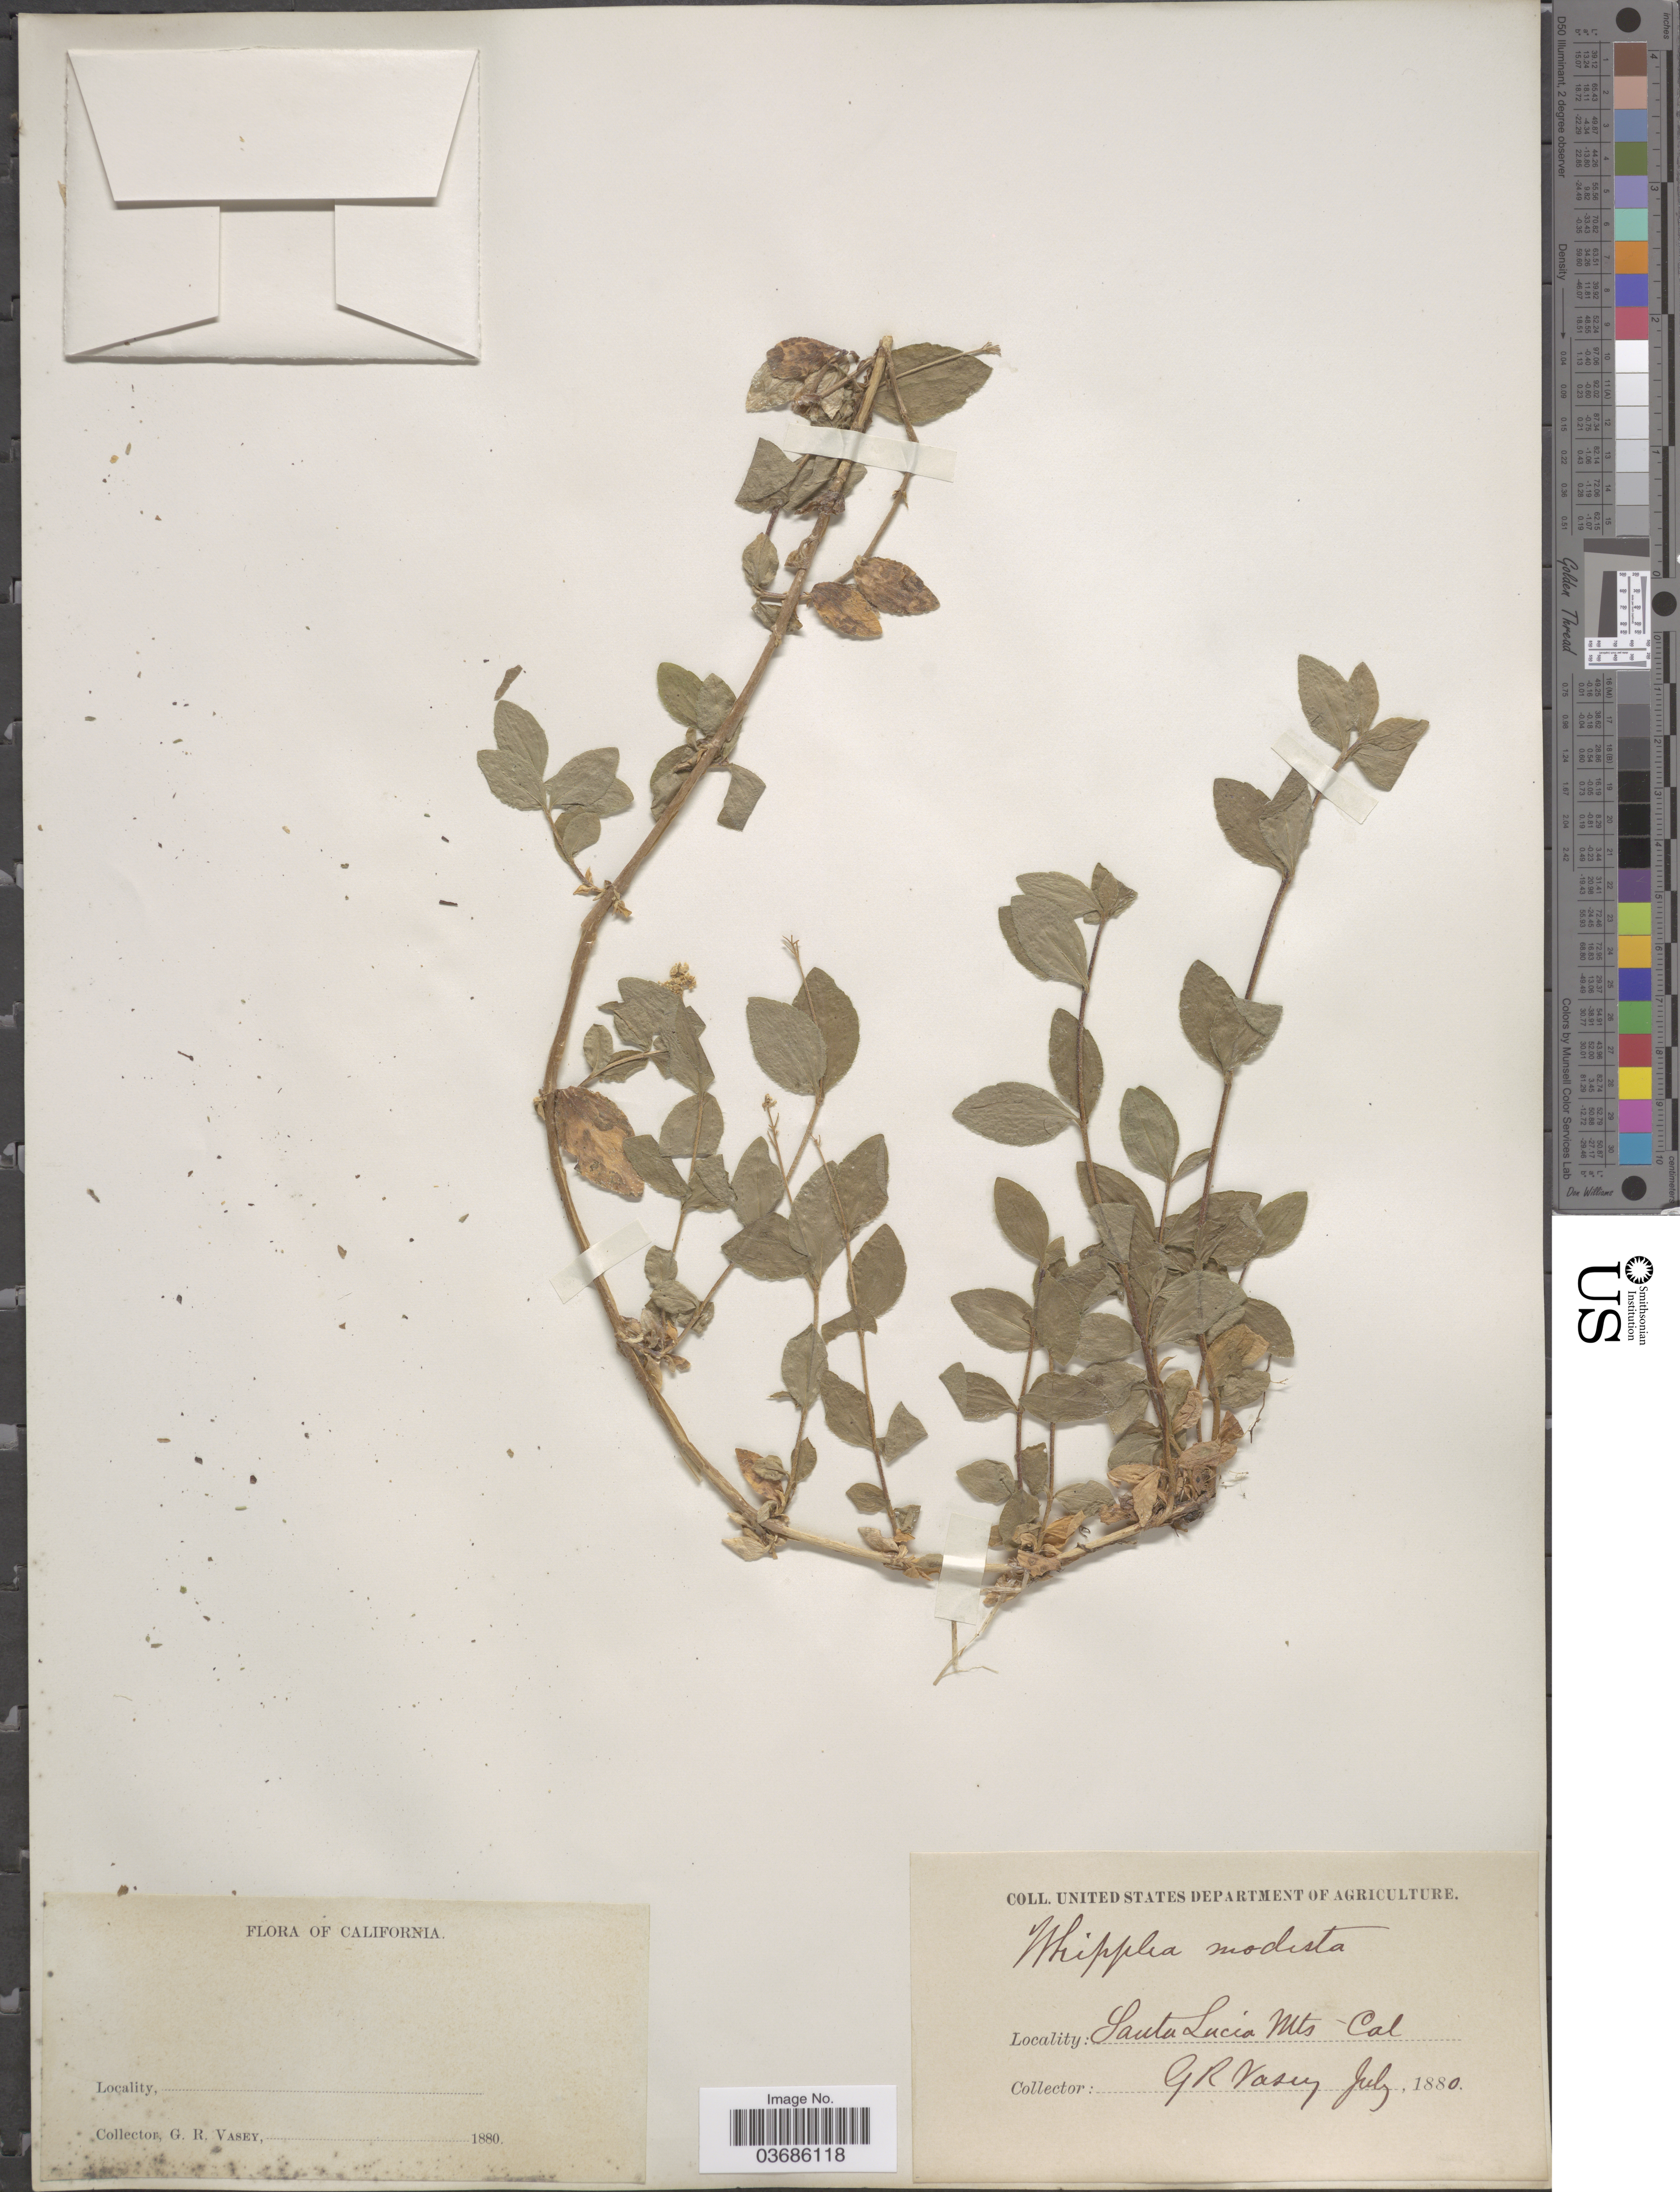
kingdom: Plantae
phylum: Tracheophyta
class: Magnoliopsida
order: Cornales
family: Hydrangeaceae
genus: Whipplea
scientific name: Whipplea modesta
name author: Torr.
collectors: G. R. Vasey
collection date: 1880-07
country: United States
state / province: California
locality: Santa Lucia Mts.